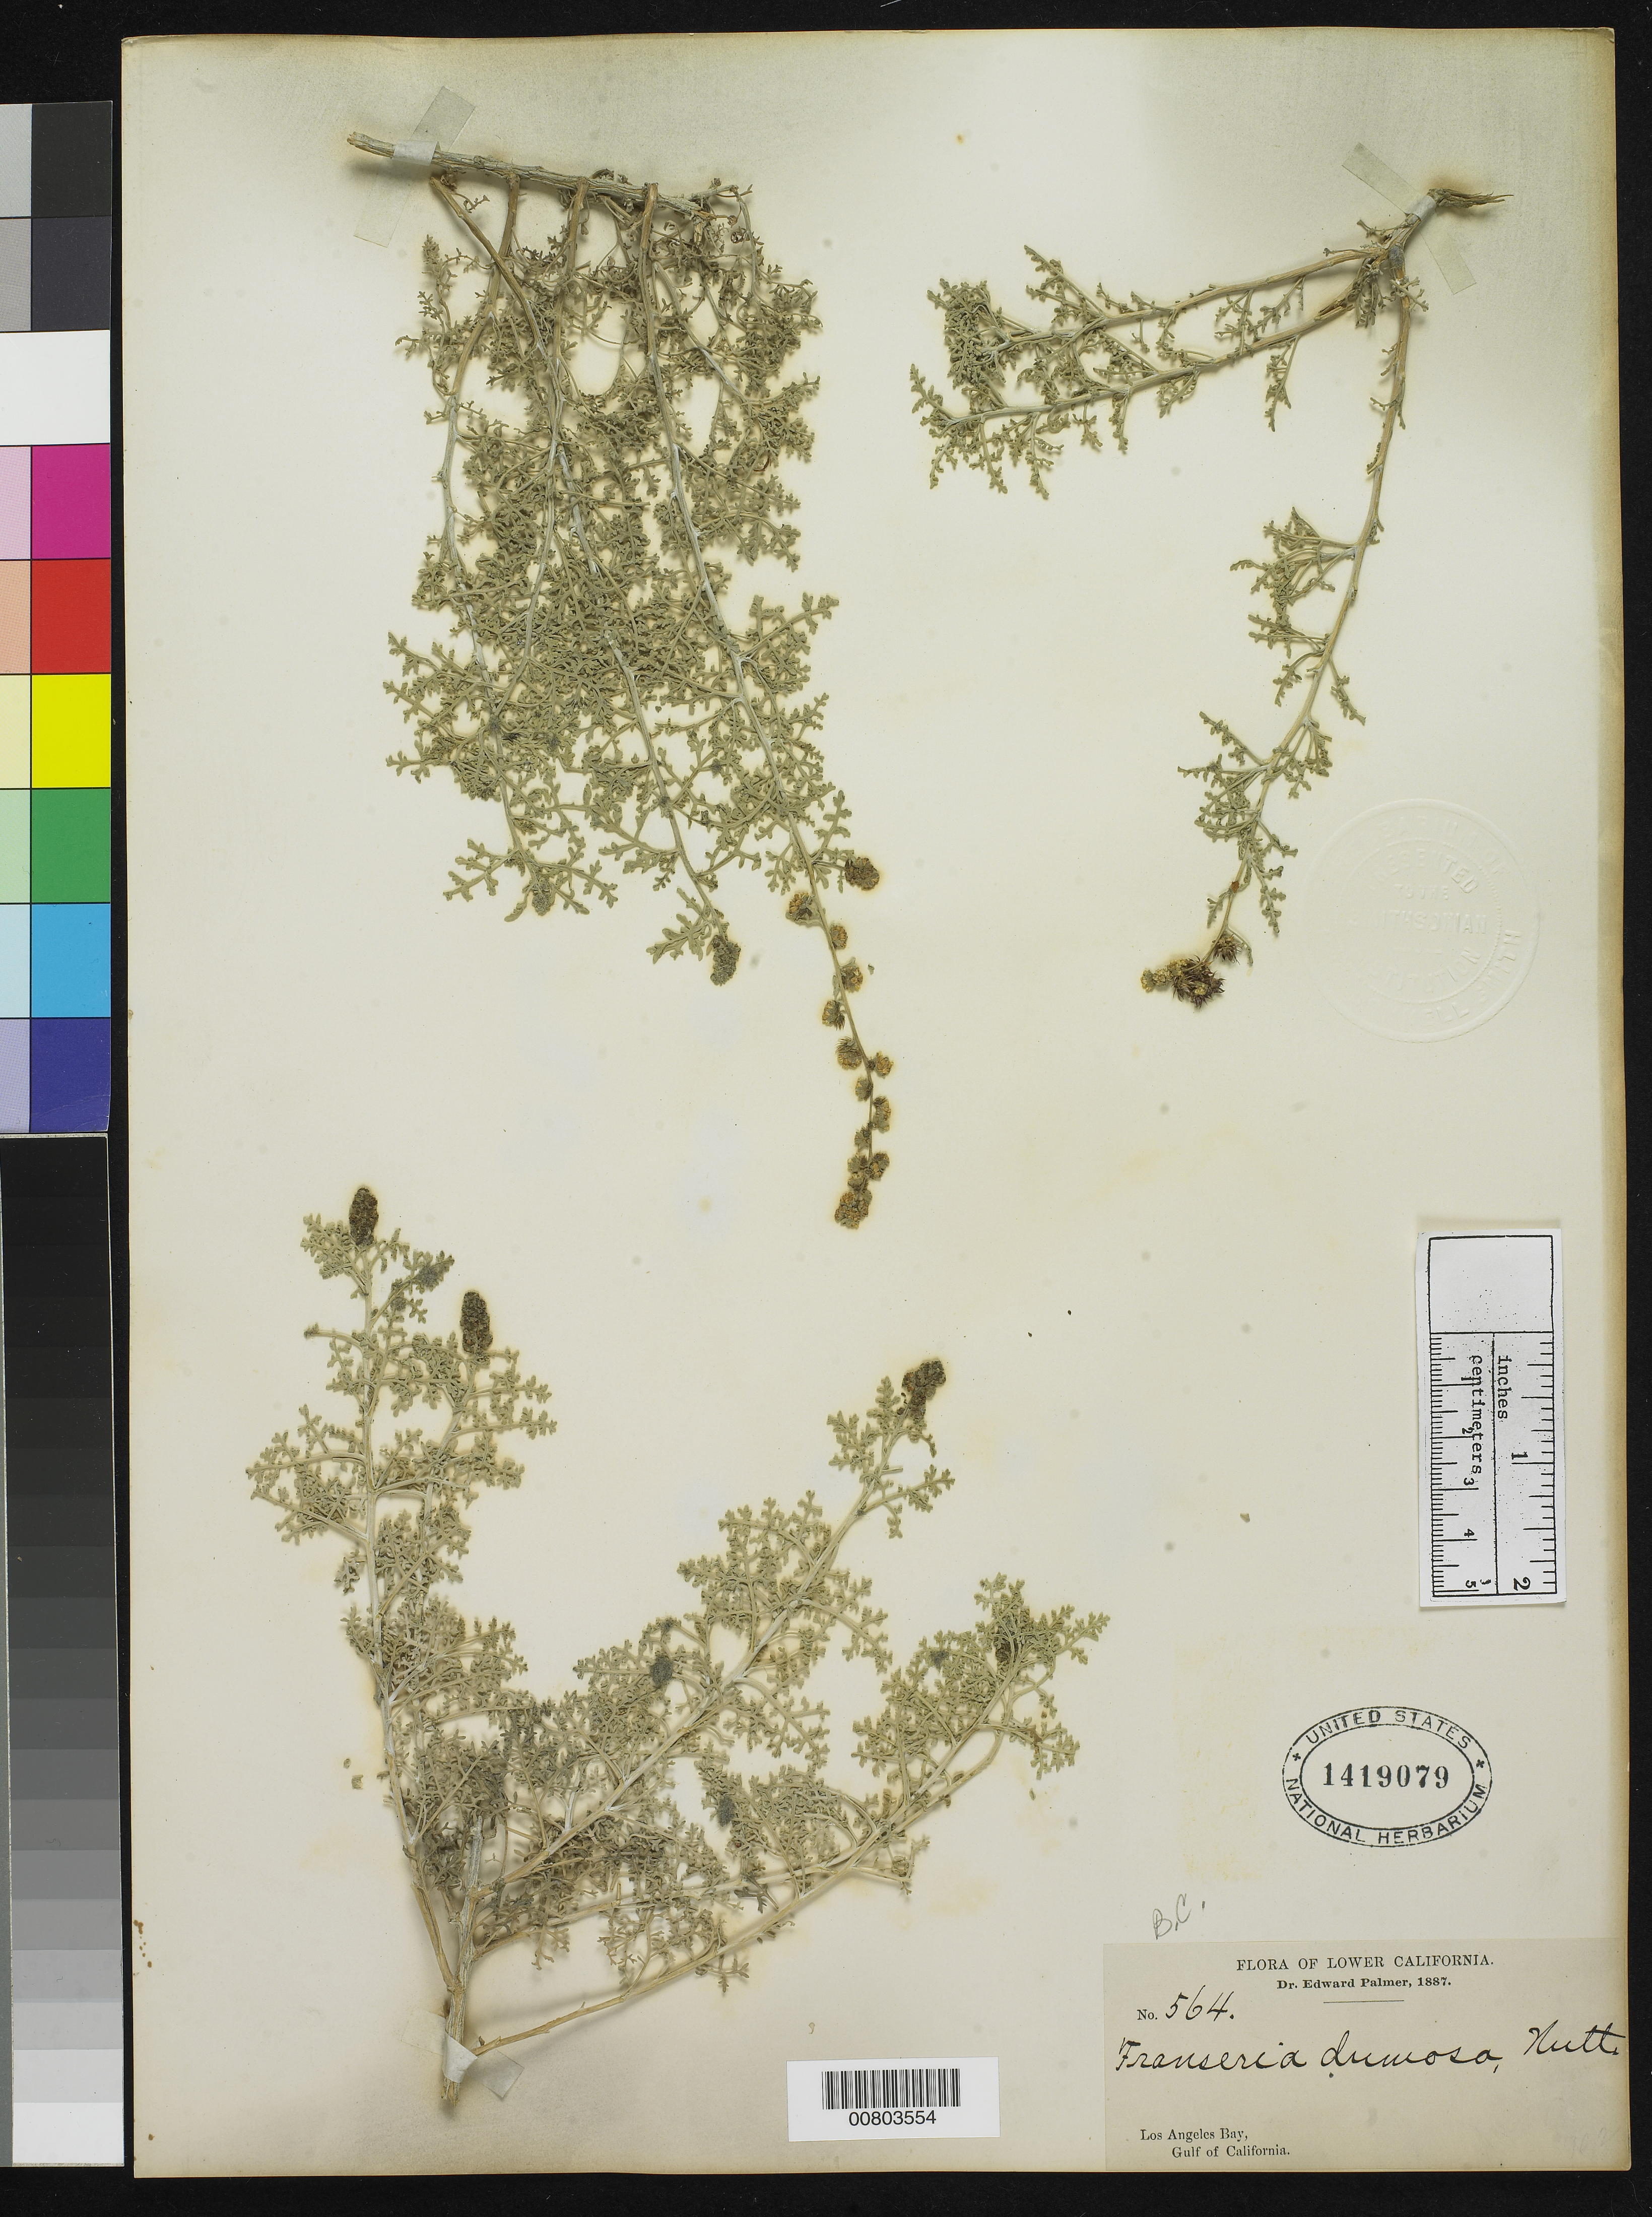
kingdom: Plantae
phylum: Tracheophyta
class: Magnoliopsida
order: Asterales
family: Asteraceae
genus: Franseria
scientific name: Franseria dumosa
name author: A. Gray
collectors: E. Palmer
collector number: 564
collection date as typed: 1887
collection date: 1887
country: Mexico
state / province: Baja California Norte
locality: Los Angeles Bay, Gulf of California, Baja California.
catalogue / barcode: US 1419079